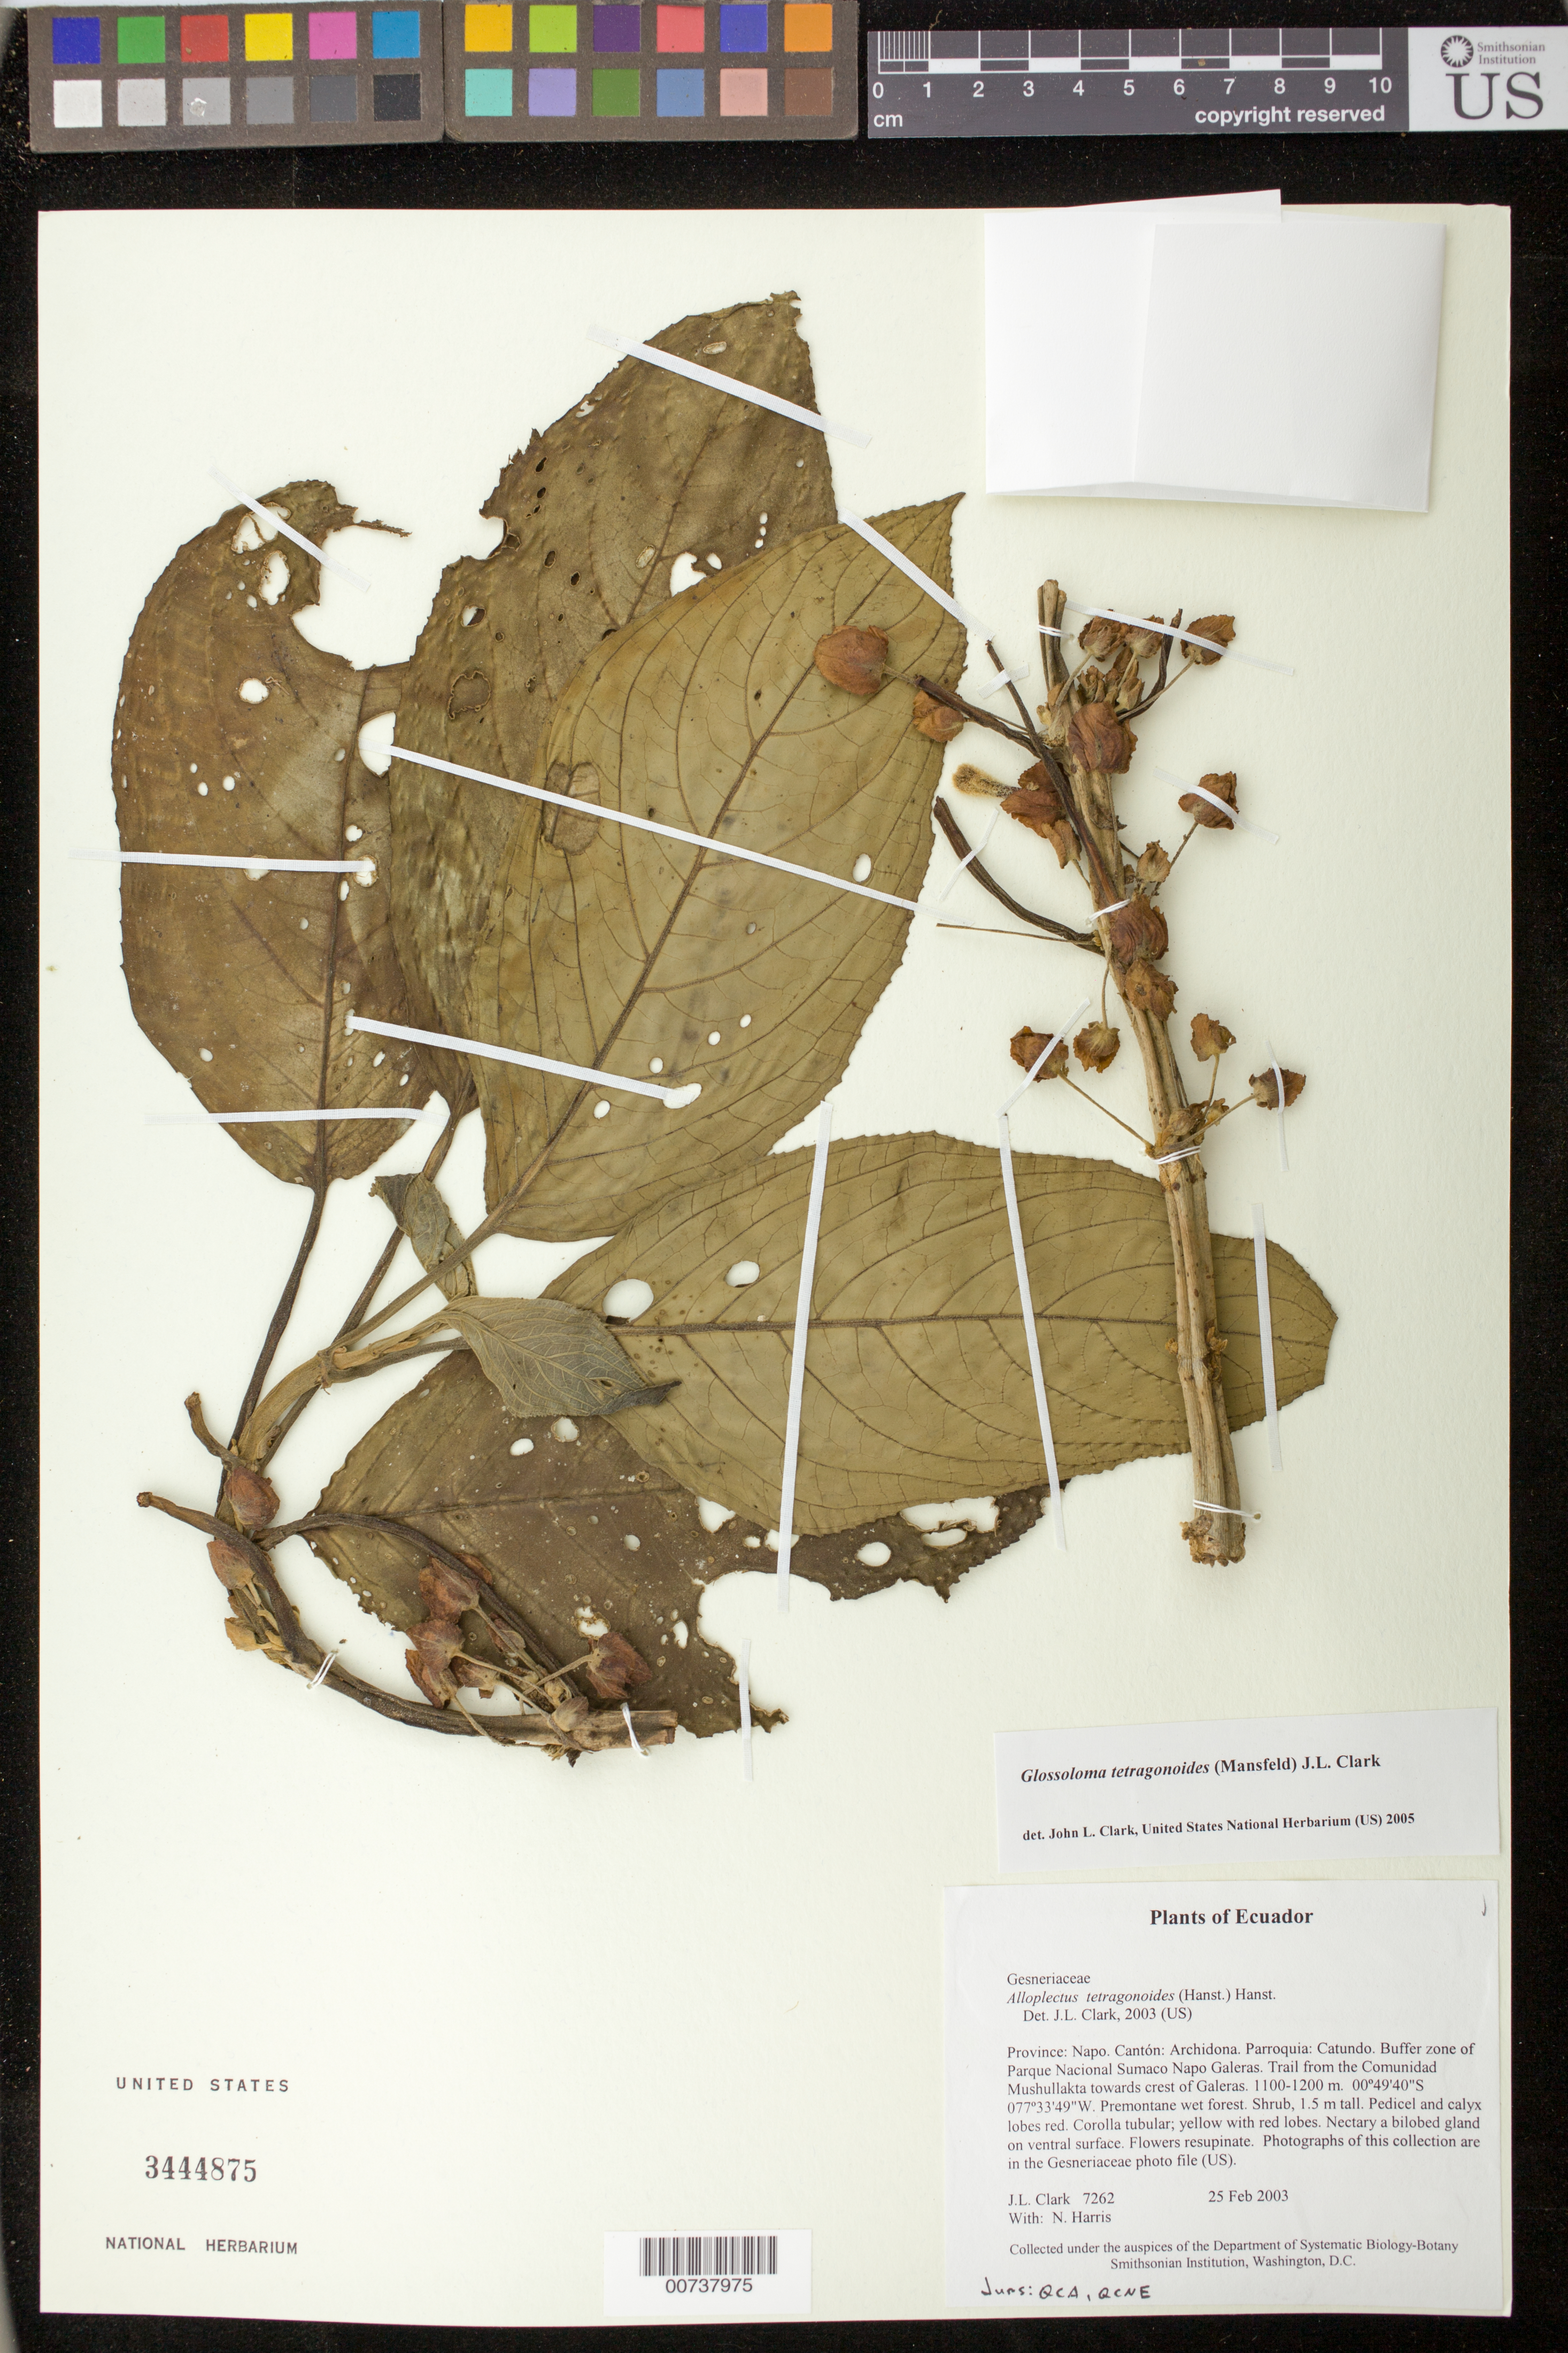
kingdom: Plantae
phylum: Tracheophyta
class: Magnoliopsida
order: Lamiales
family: Gesneriaceae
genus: Glossoloma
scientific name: Glossoloma tetragonoides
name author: (Mansf.) J.L. Clark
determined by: Clark, J. L., (SEL), The Marie Selby Botanical Garden (UNITED STATES)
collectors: J. L. Clark & N. Harris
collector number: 7262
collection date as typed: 25 Feb 2003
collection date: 2003-02-25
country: Ecuador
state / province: Napo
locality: Archidona. Parroquia: Catundo. Buffer zone of Parque Nacional Sumaco Napo Galeras. Trail from the Comunidad Mushullakta towards crest of Galeras.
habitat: Premontane wet forest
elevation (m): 1100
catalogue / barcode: US 3444875